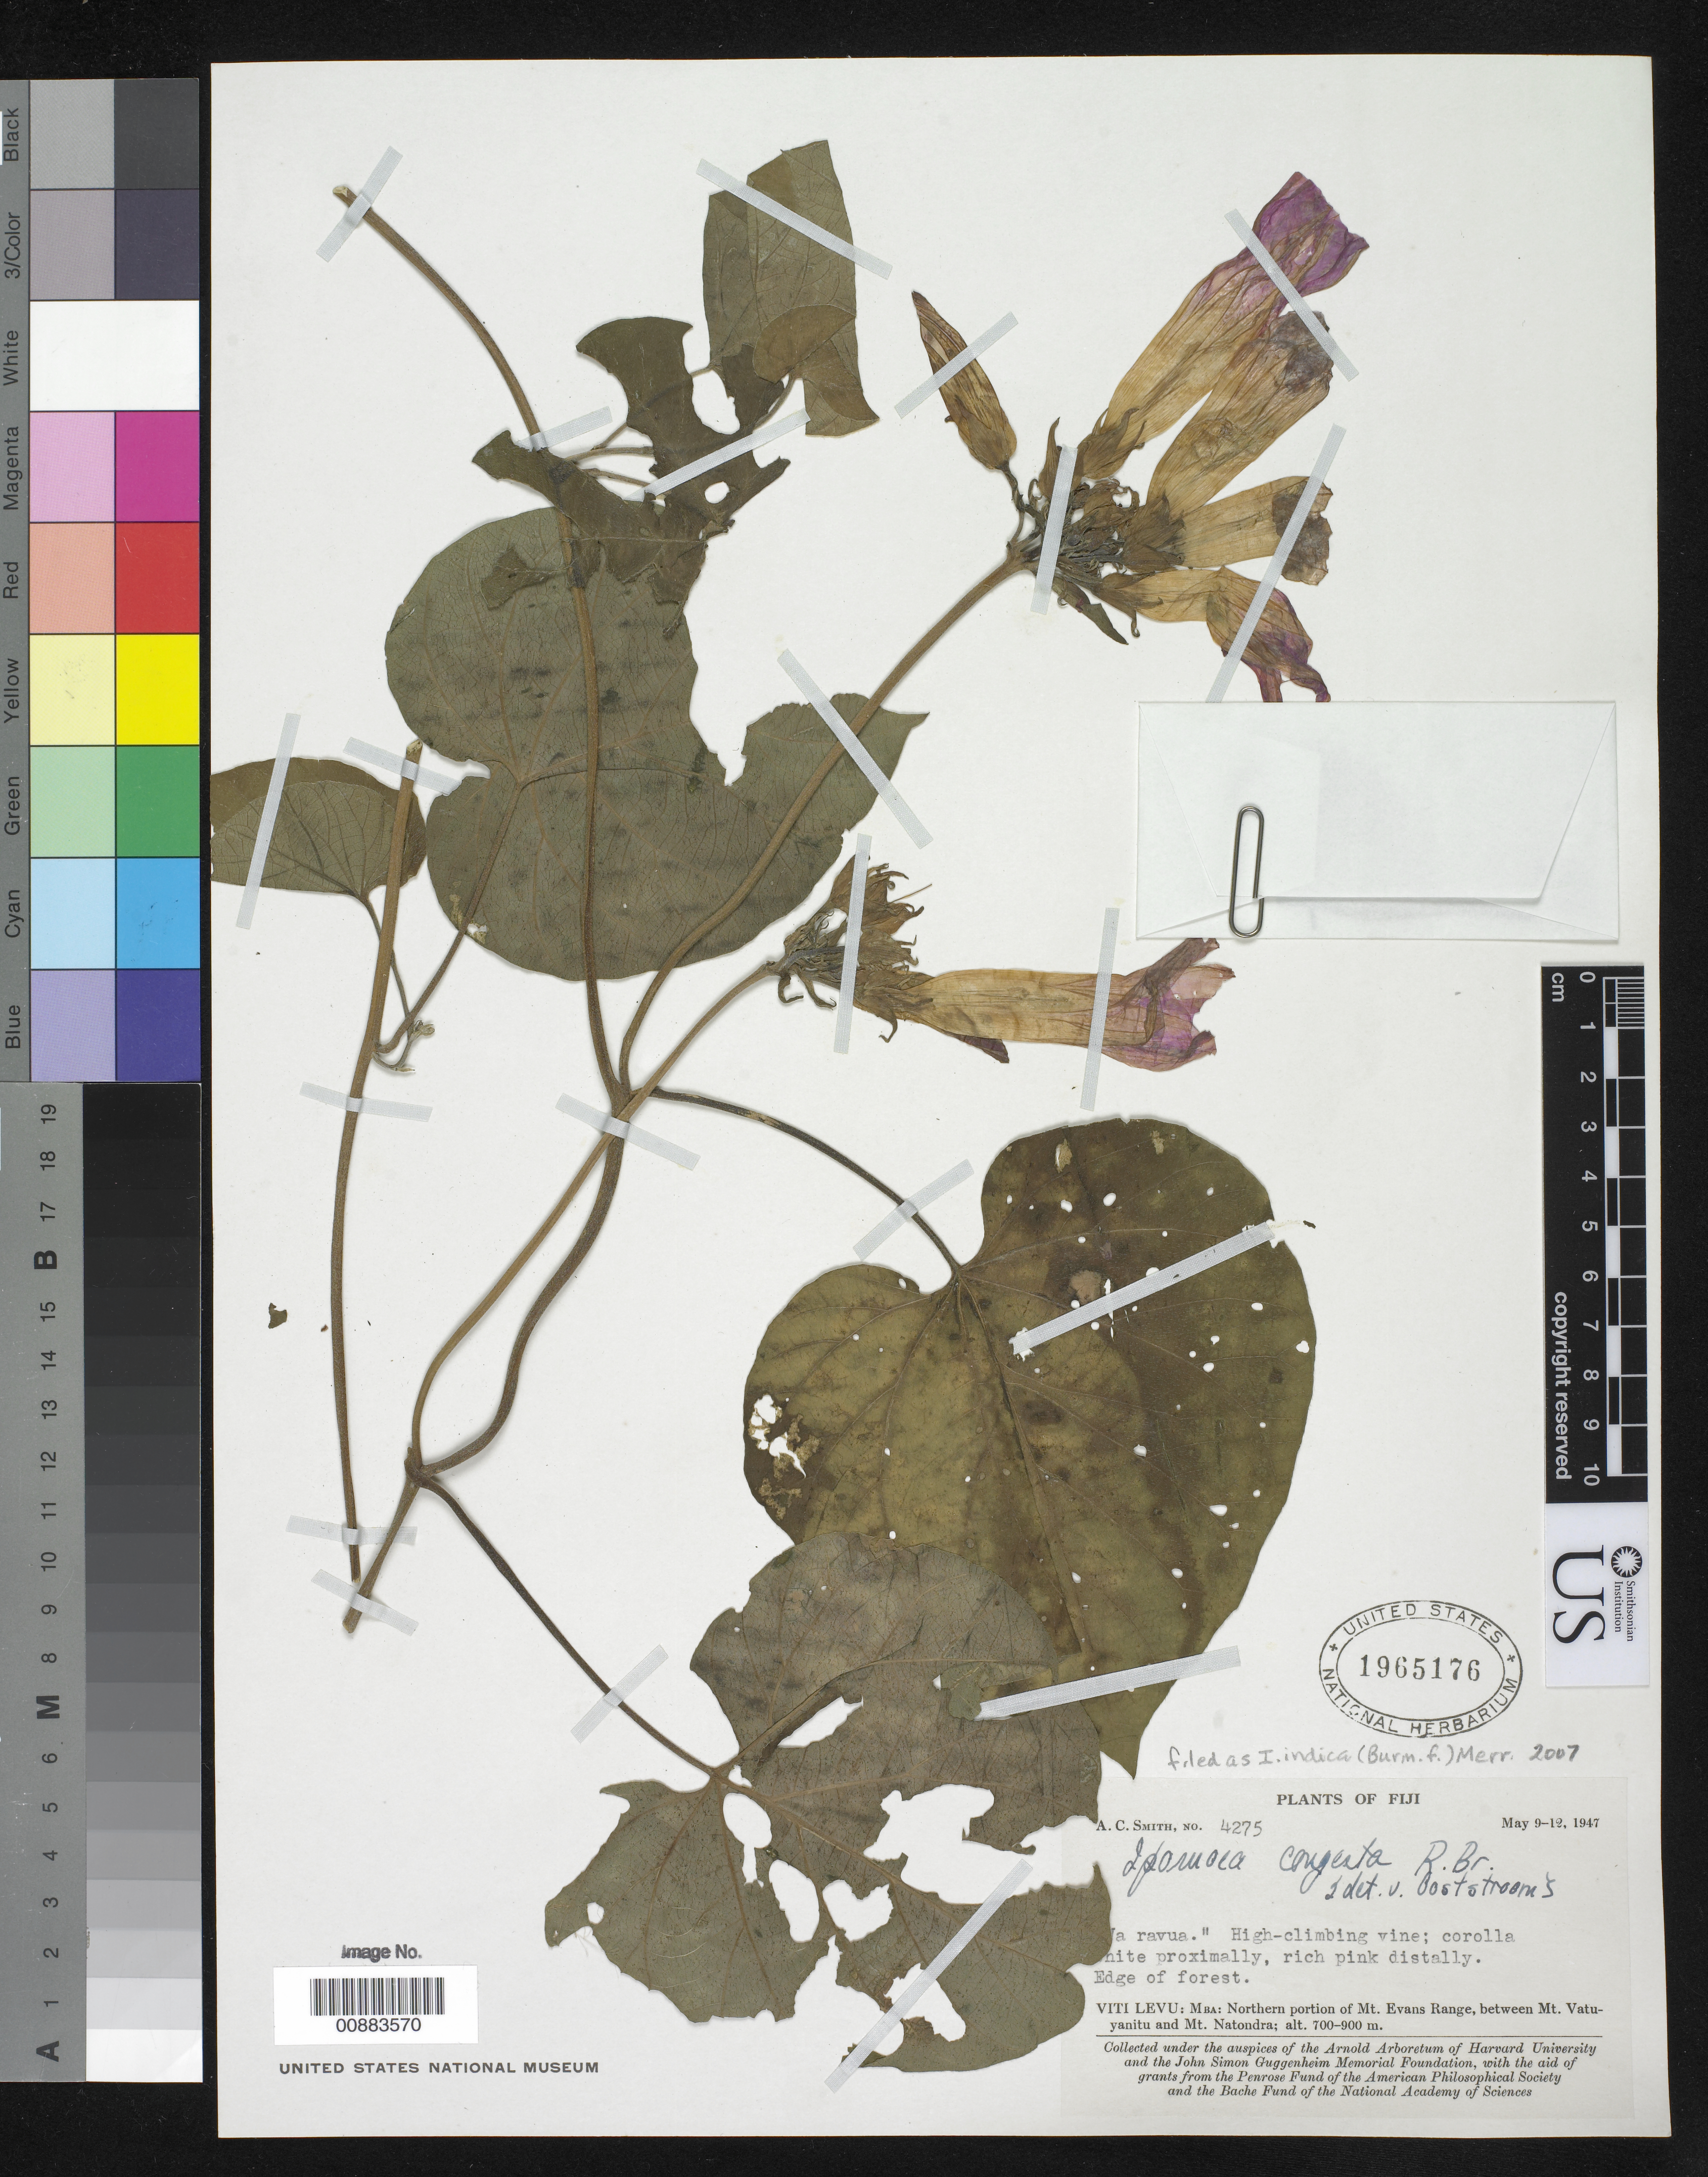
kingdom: Plantae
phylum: Tracheophyta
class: Magnoliopsida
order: Solanales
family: Convolvulaceae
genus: Ipomoea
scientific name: Ipomoea indica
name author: (Burm.) Merr.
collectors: C. A. Smith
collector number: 4275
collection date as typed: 09 May 1947 to 12 May 1947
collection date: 1947-05-09/1947-05-12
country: Fiji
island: Viti Levu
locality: Northern portion of Mt. Evans Range, between Mt. Vatuyanitu and Mt. Natondra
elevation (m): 700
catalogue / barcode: US 1965176